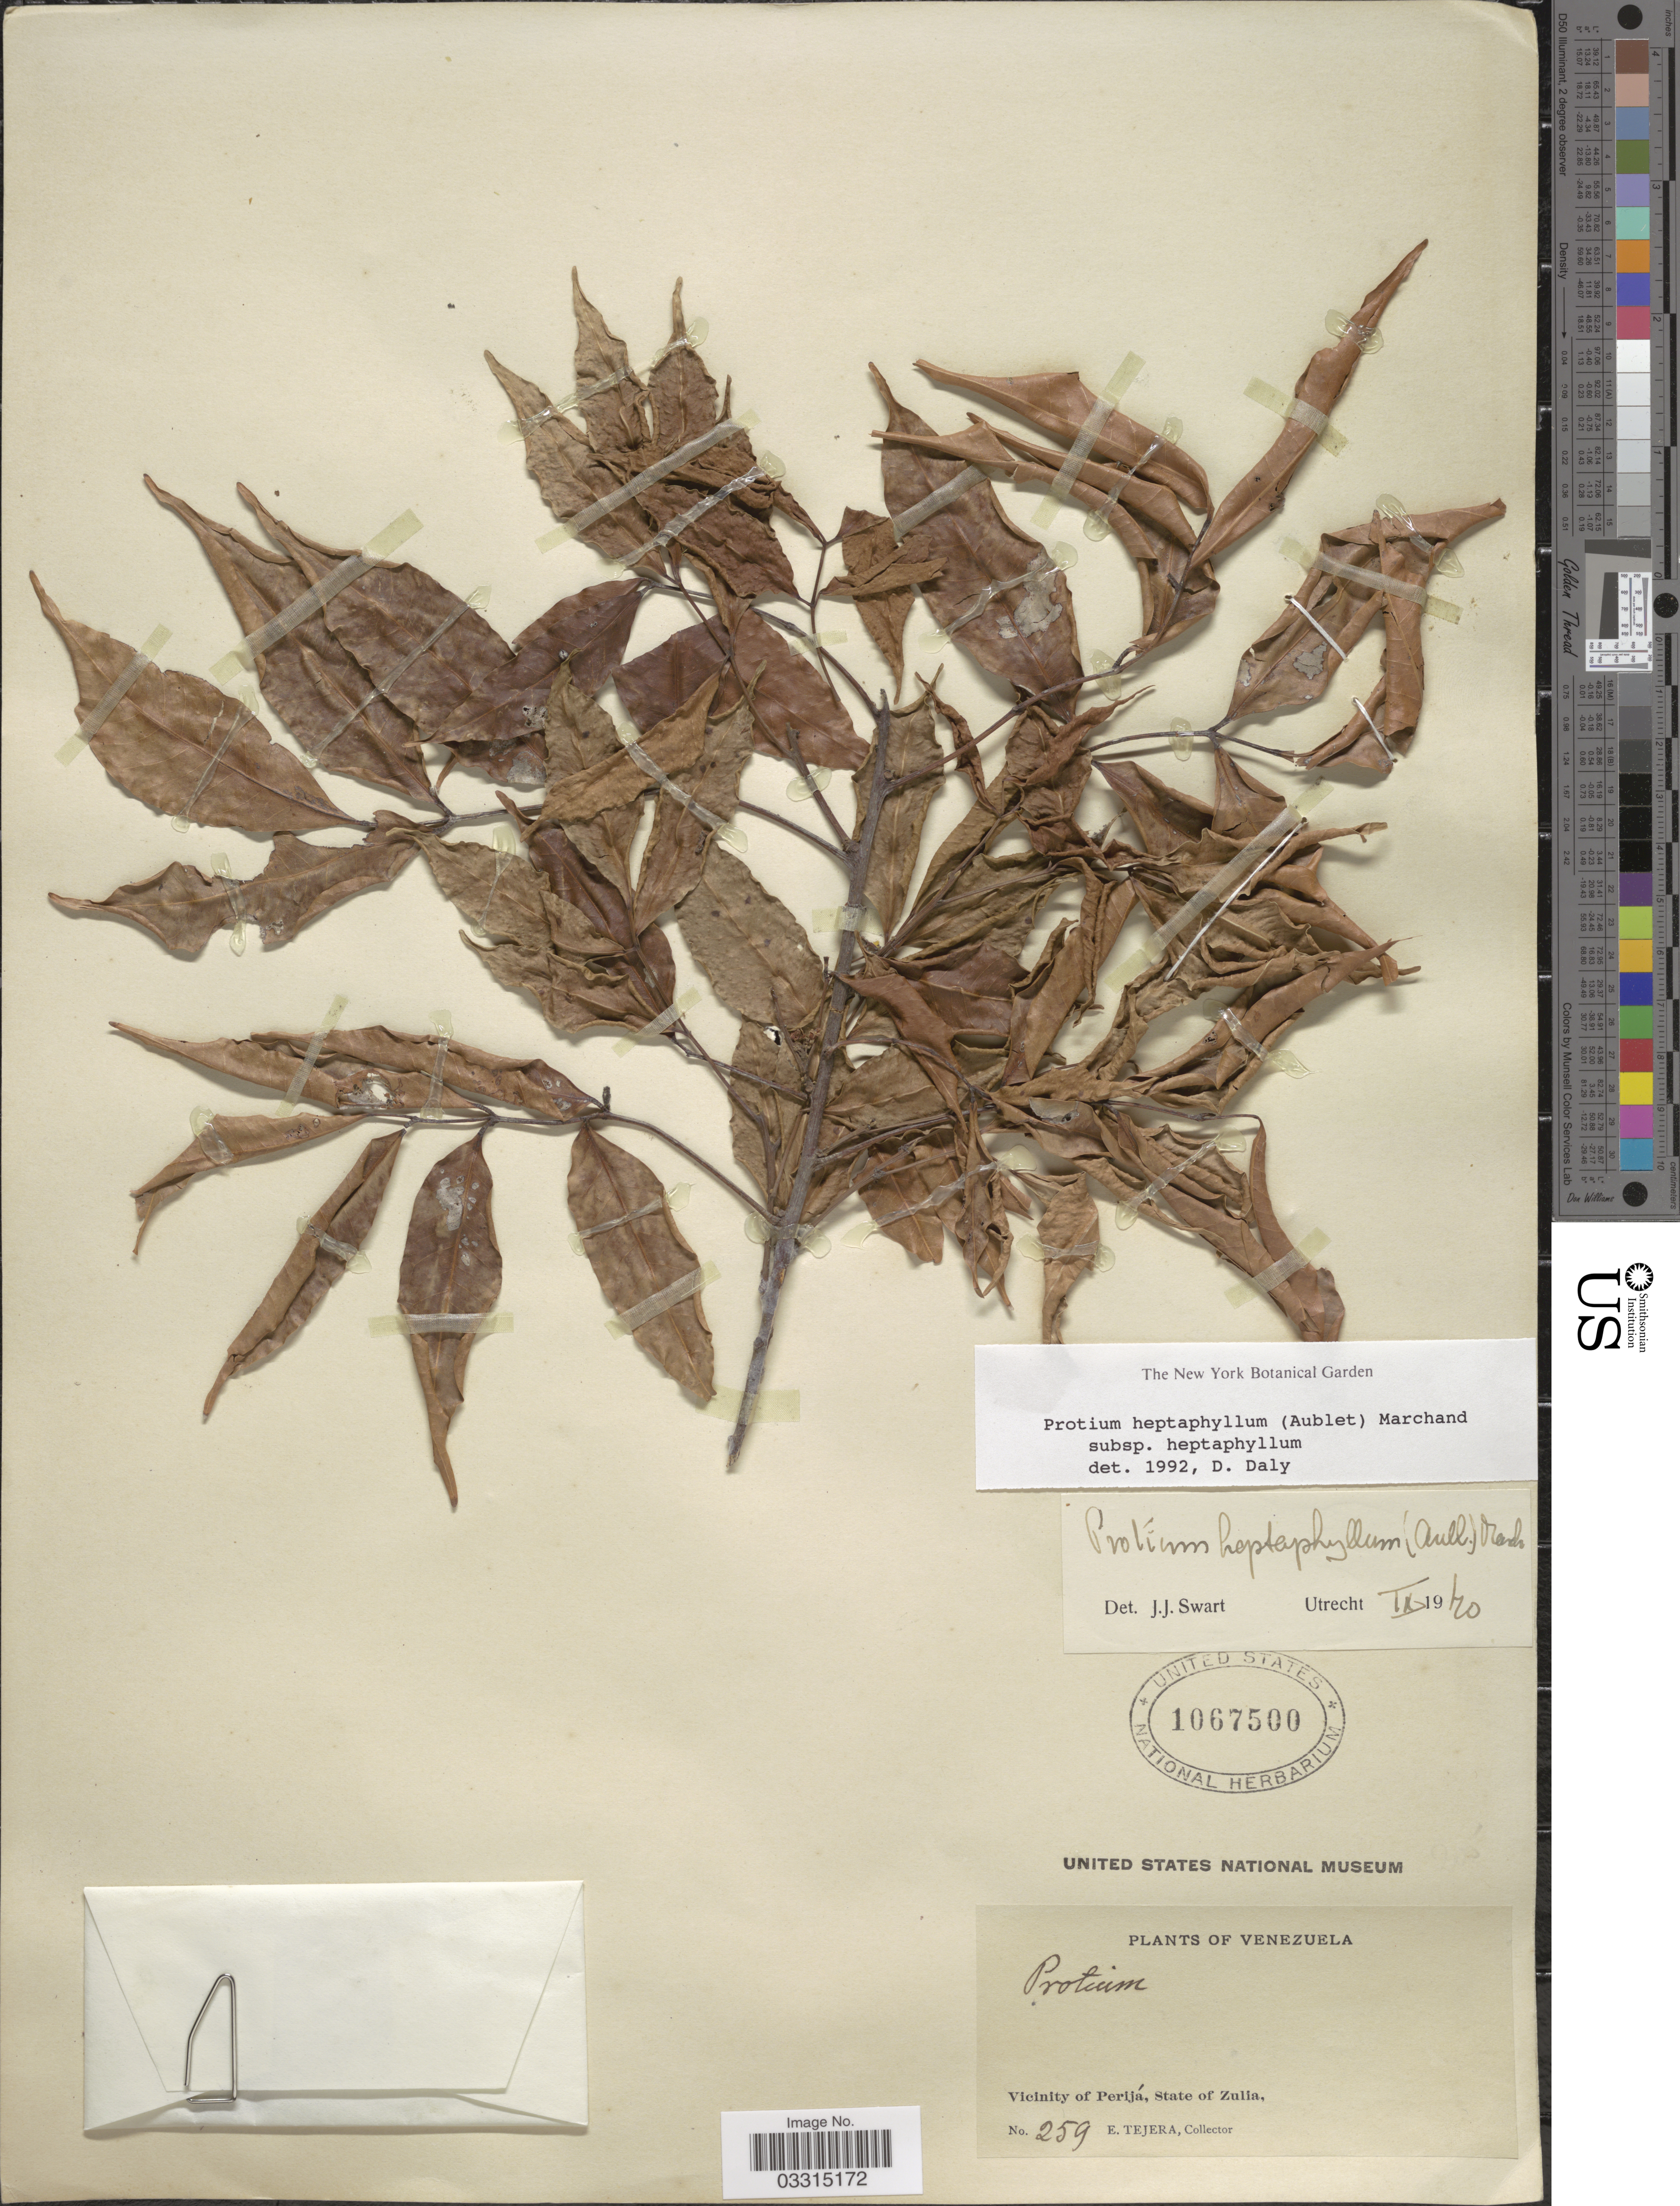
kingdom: Plantae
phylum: Tracheophyta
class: Magnoliopsida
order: Sapindales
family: Burseraceae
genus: Protium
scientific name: Protium heptaphyllum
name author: (Aubl.) Marchand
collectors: E. Tejera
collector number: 259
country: Venezuela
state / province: Zulia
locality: Vicinity of Perijá.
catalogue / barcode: US 1067500